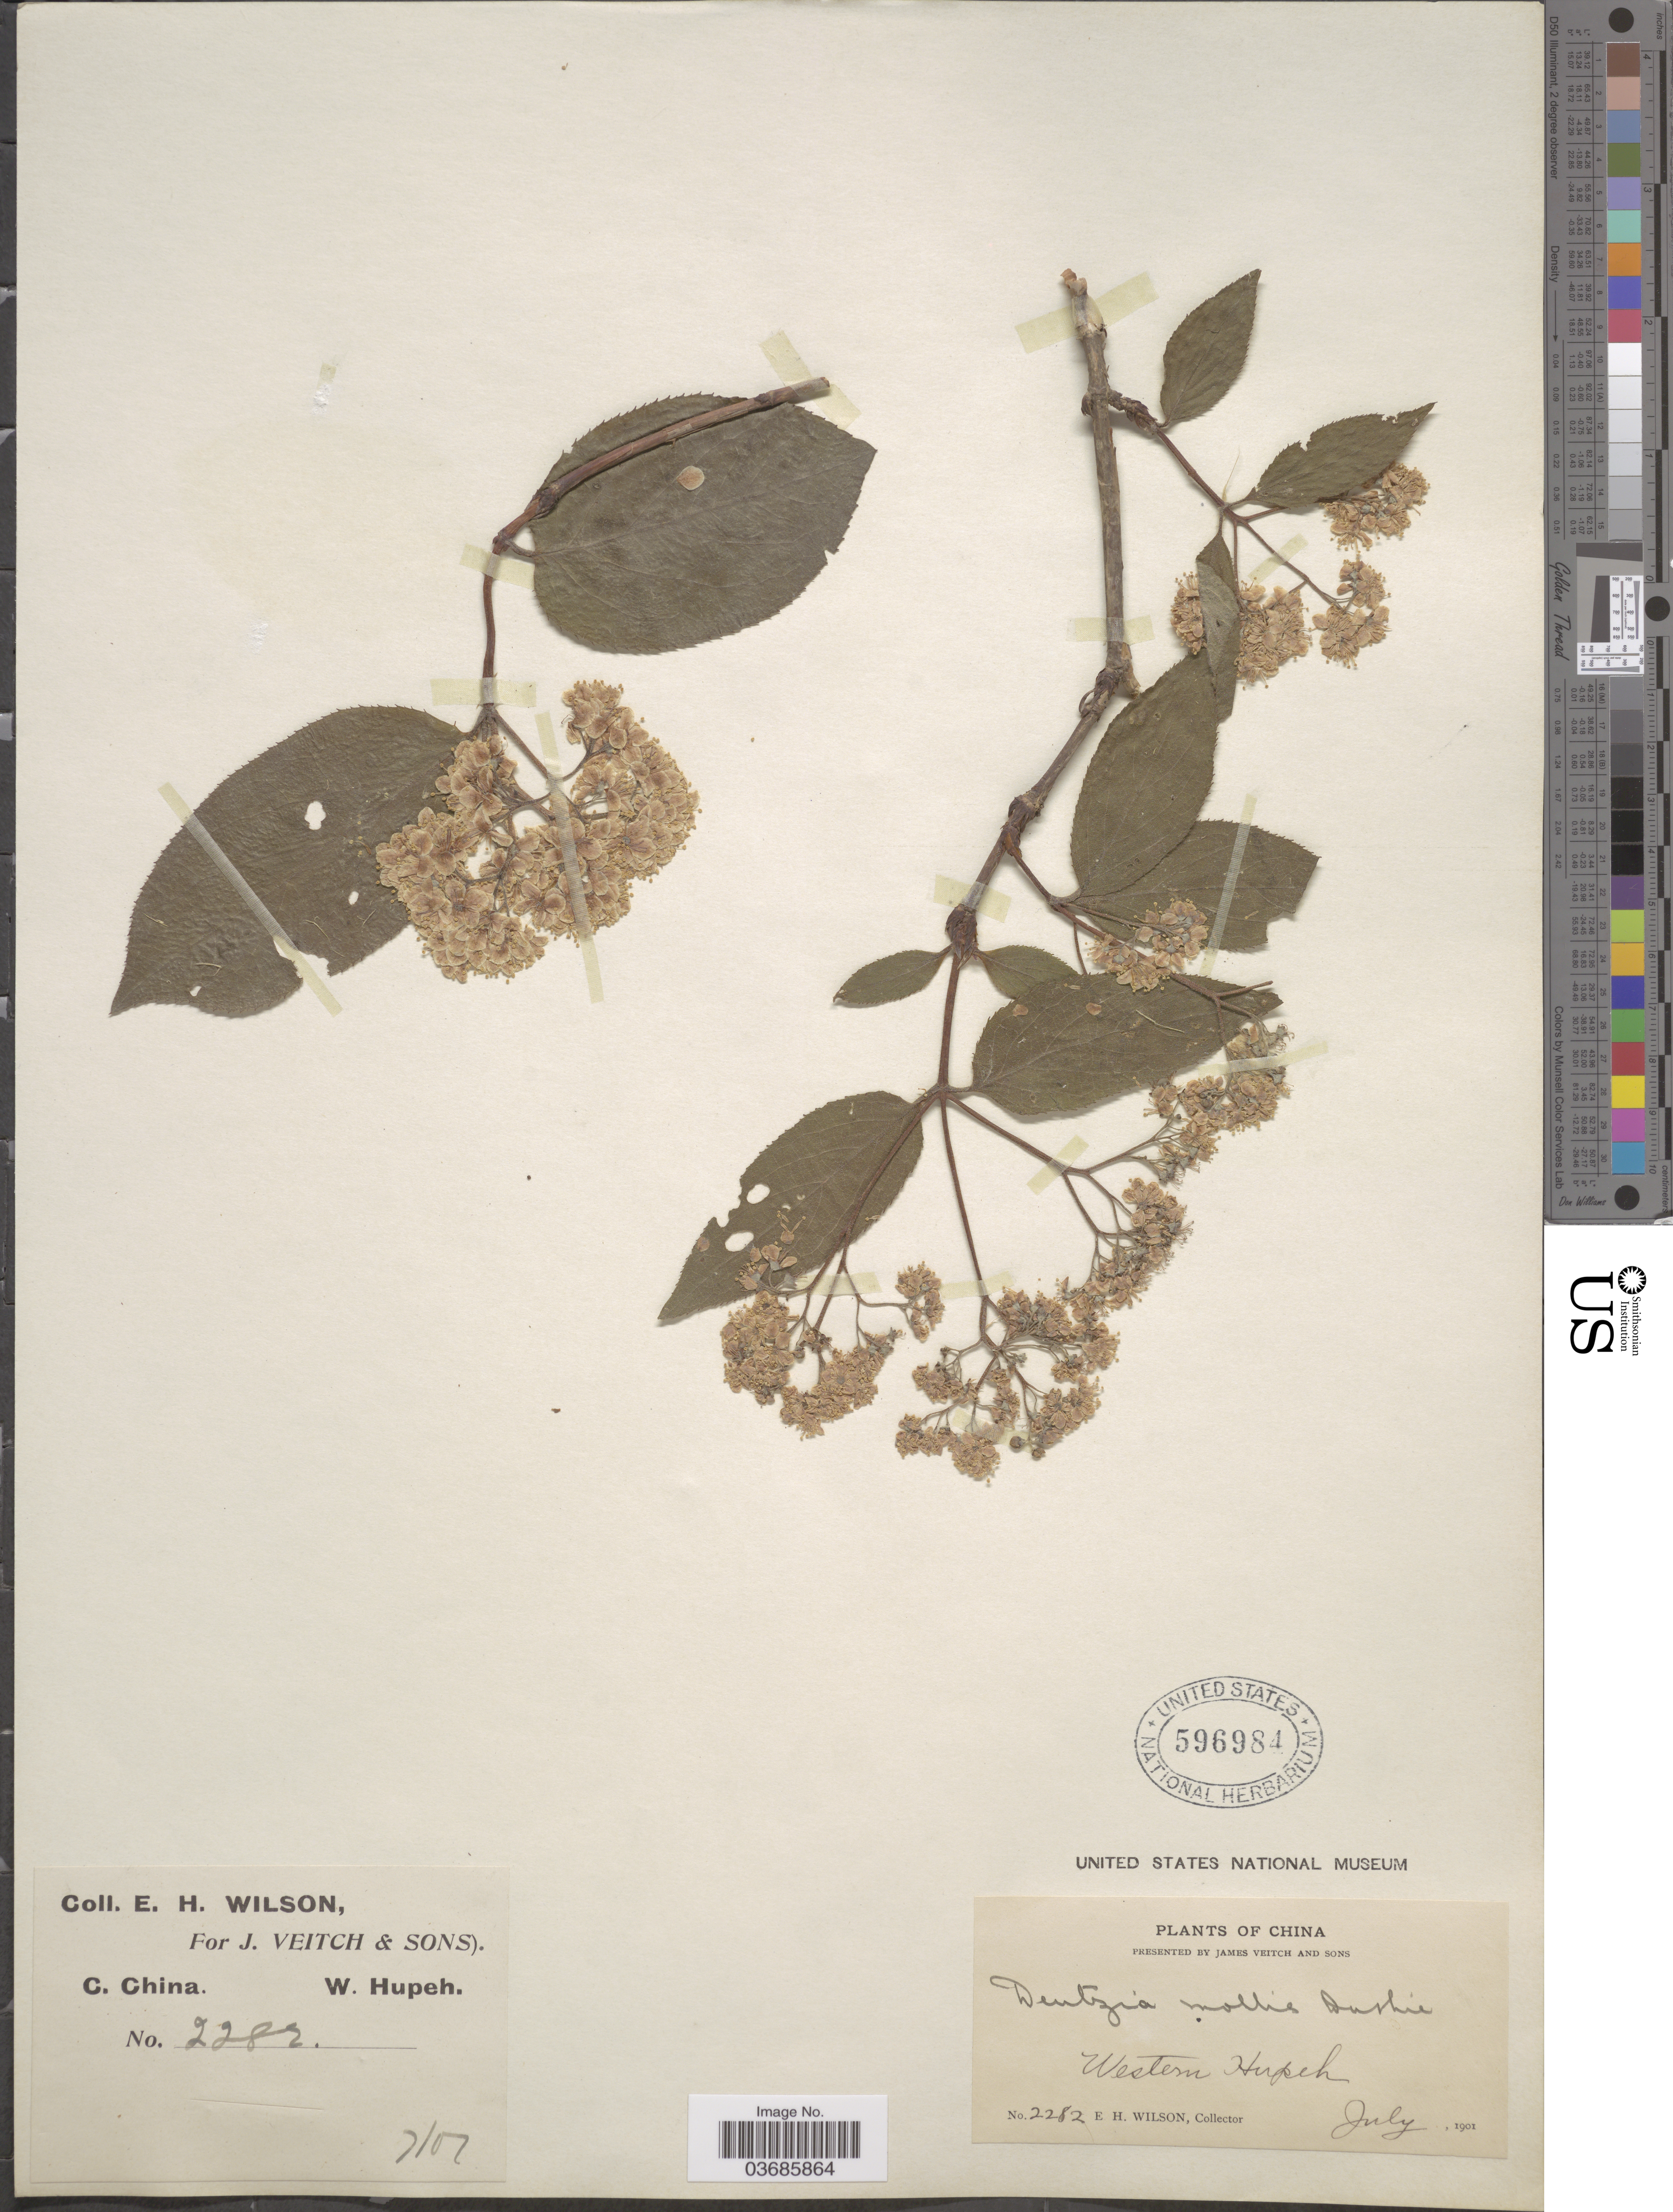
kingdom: Plantae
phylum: Tracheophyta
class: Magnoliopsida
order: Cornales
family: Hydrangeaceae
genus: Deutzia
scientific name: Deutzia mollis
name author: Duthie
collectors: E. Wilson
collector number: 2282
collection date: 1901-07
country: China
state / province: Hubei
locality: C. China. W. Hupeh. Western Hupeh.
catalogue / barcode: US 596984